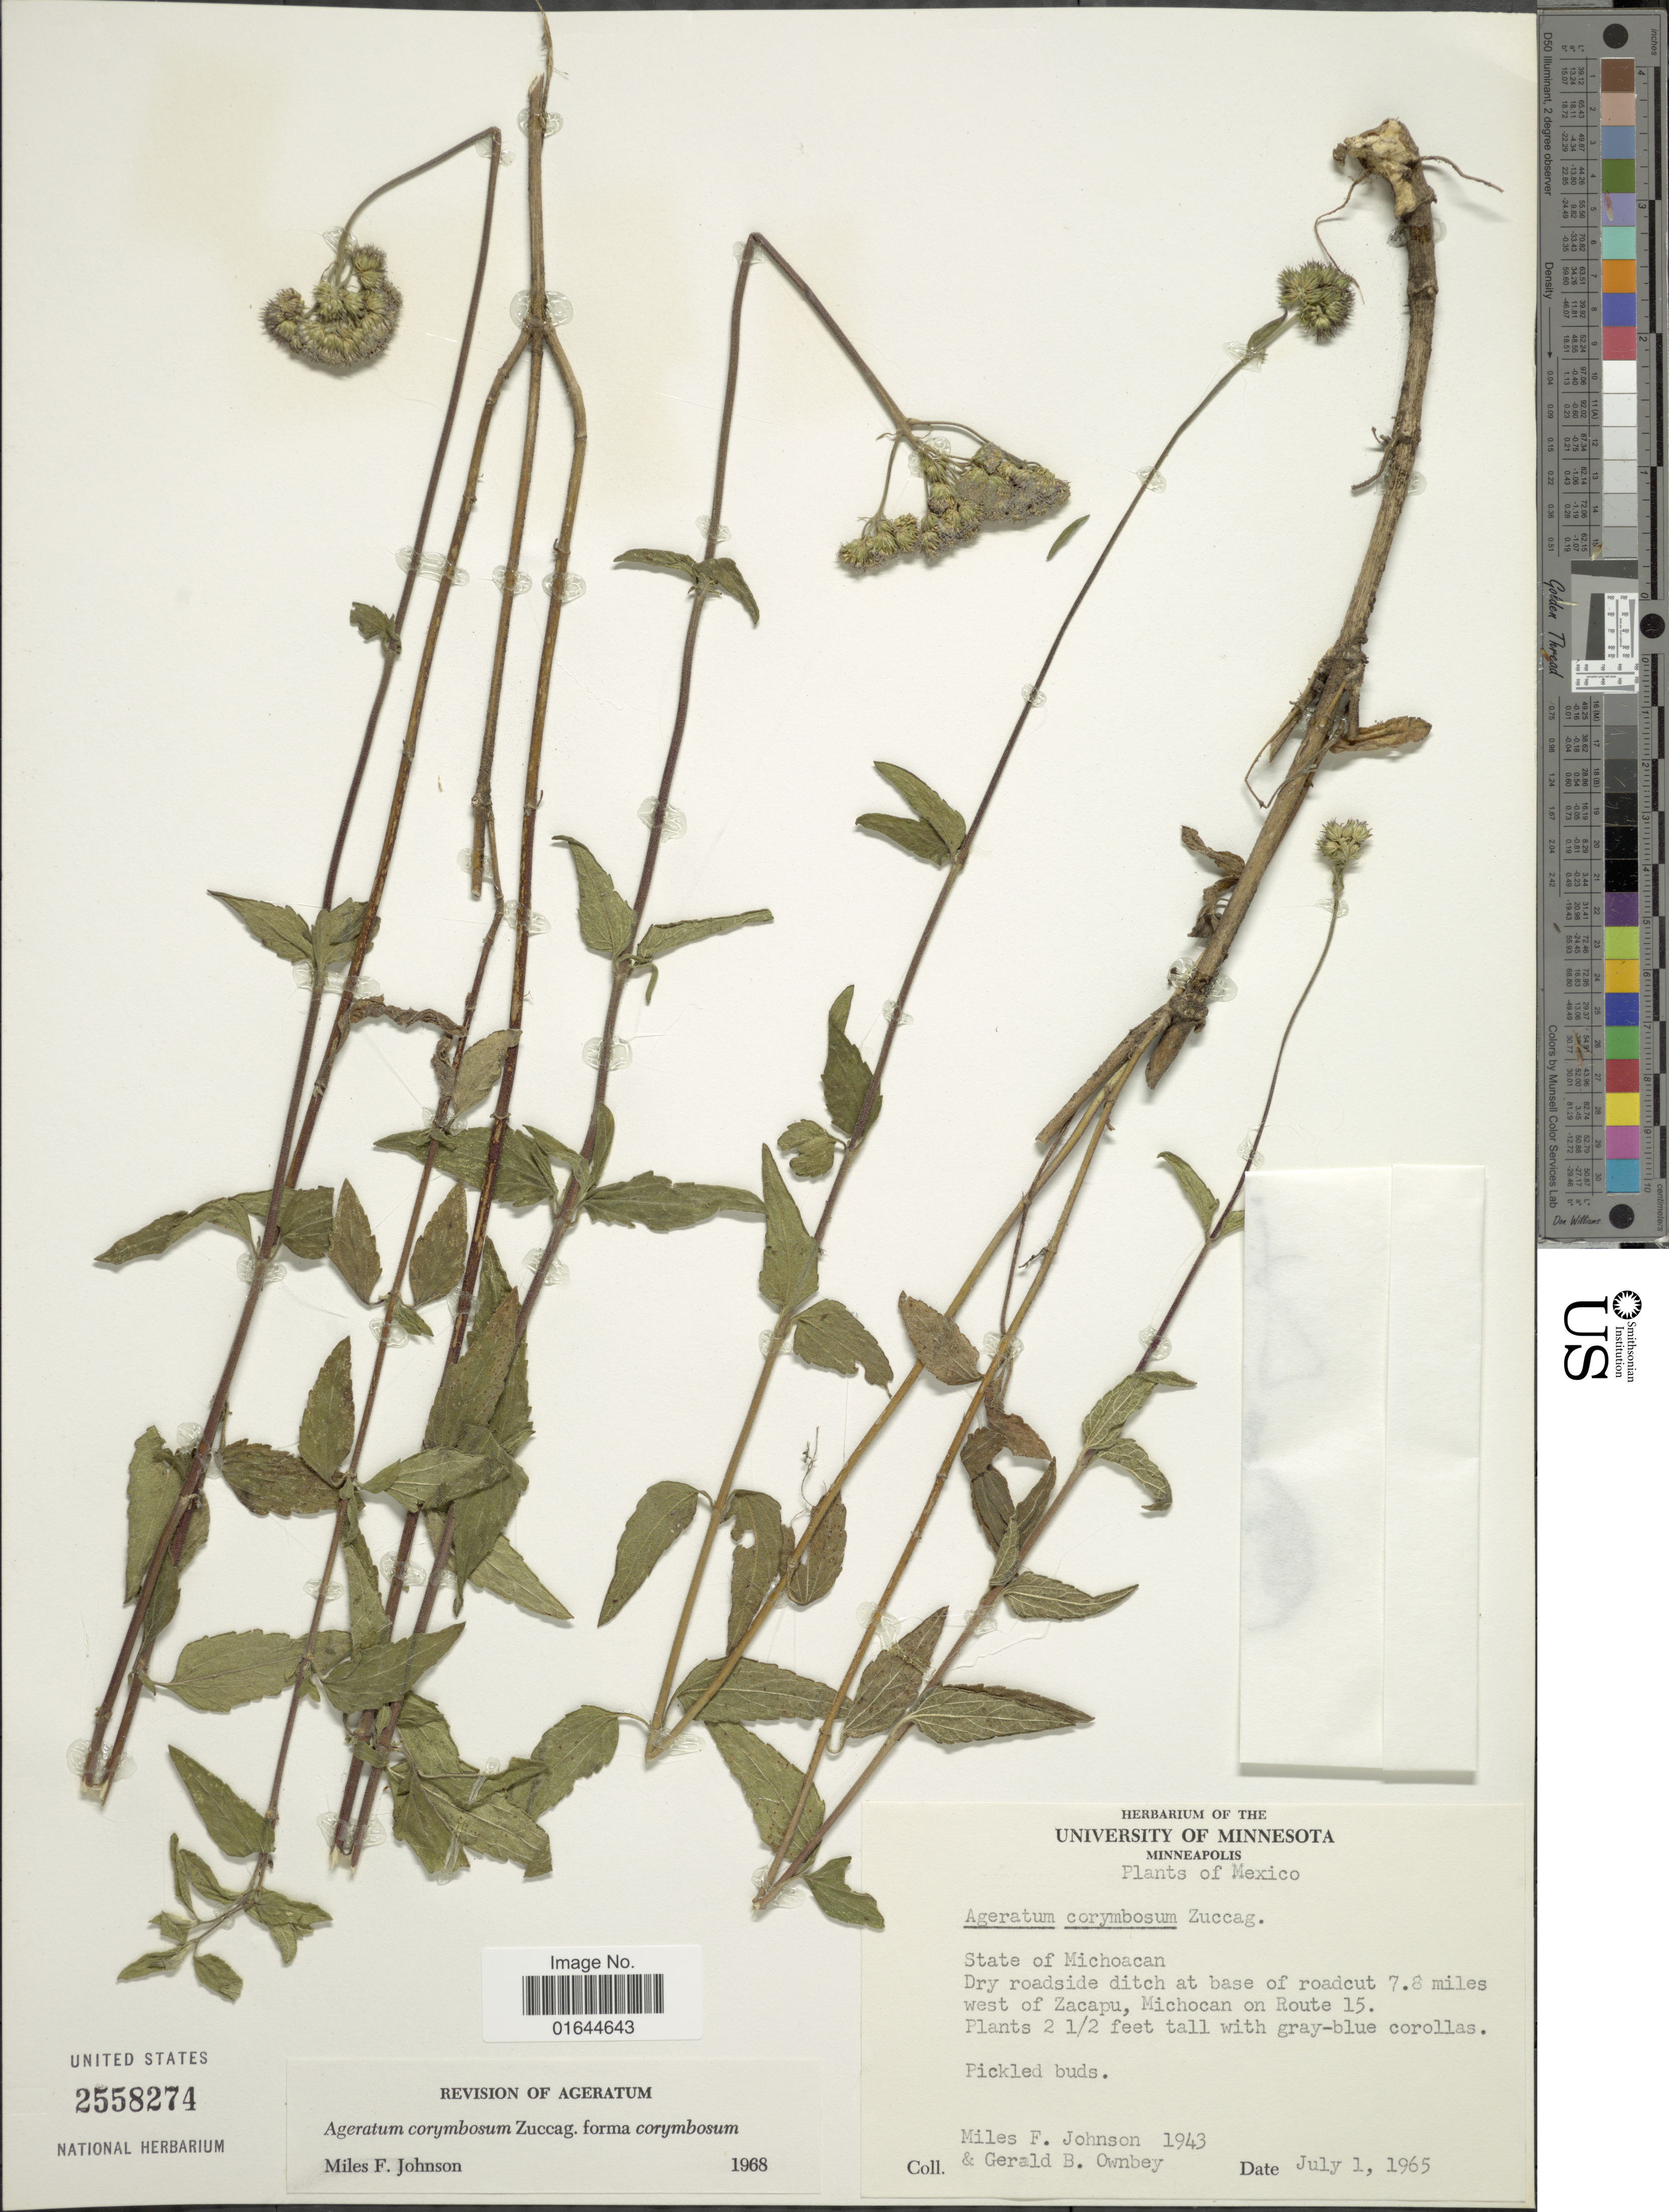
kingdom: Plantae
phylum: Tracheophyta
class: Magnoliopsida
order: Asterales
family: Asteraceae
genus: Ageratum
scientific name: Ageratum corymbosum f. corymbosum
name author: Zuccagni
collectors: M. F. Johnson & R. Hofstetter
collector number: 1943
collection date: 1965-07-01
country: Mexico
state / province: Michoacán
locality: Mexico, State of Michoacan. Dry roadside ditch at base of roadcut 7.8 miles west of Zacapu, Michocan on Route 15.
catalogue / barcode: US 2558274